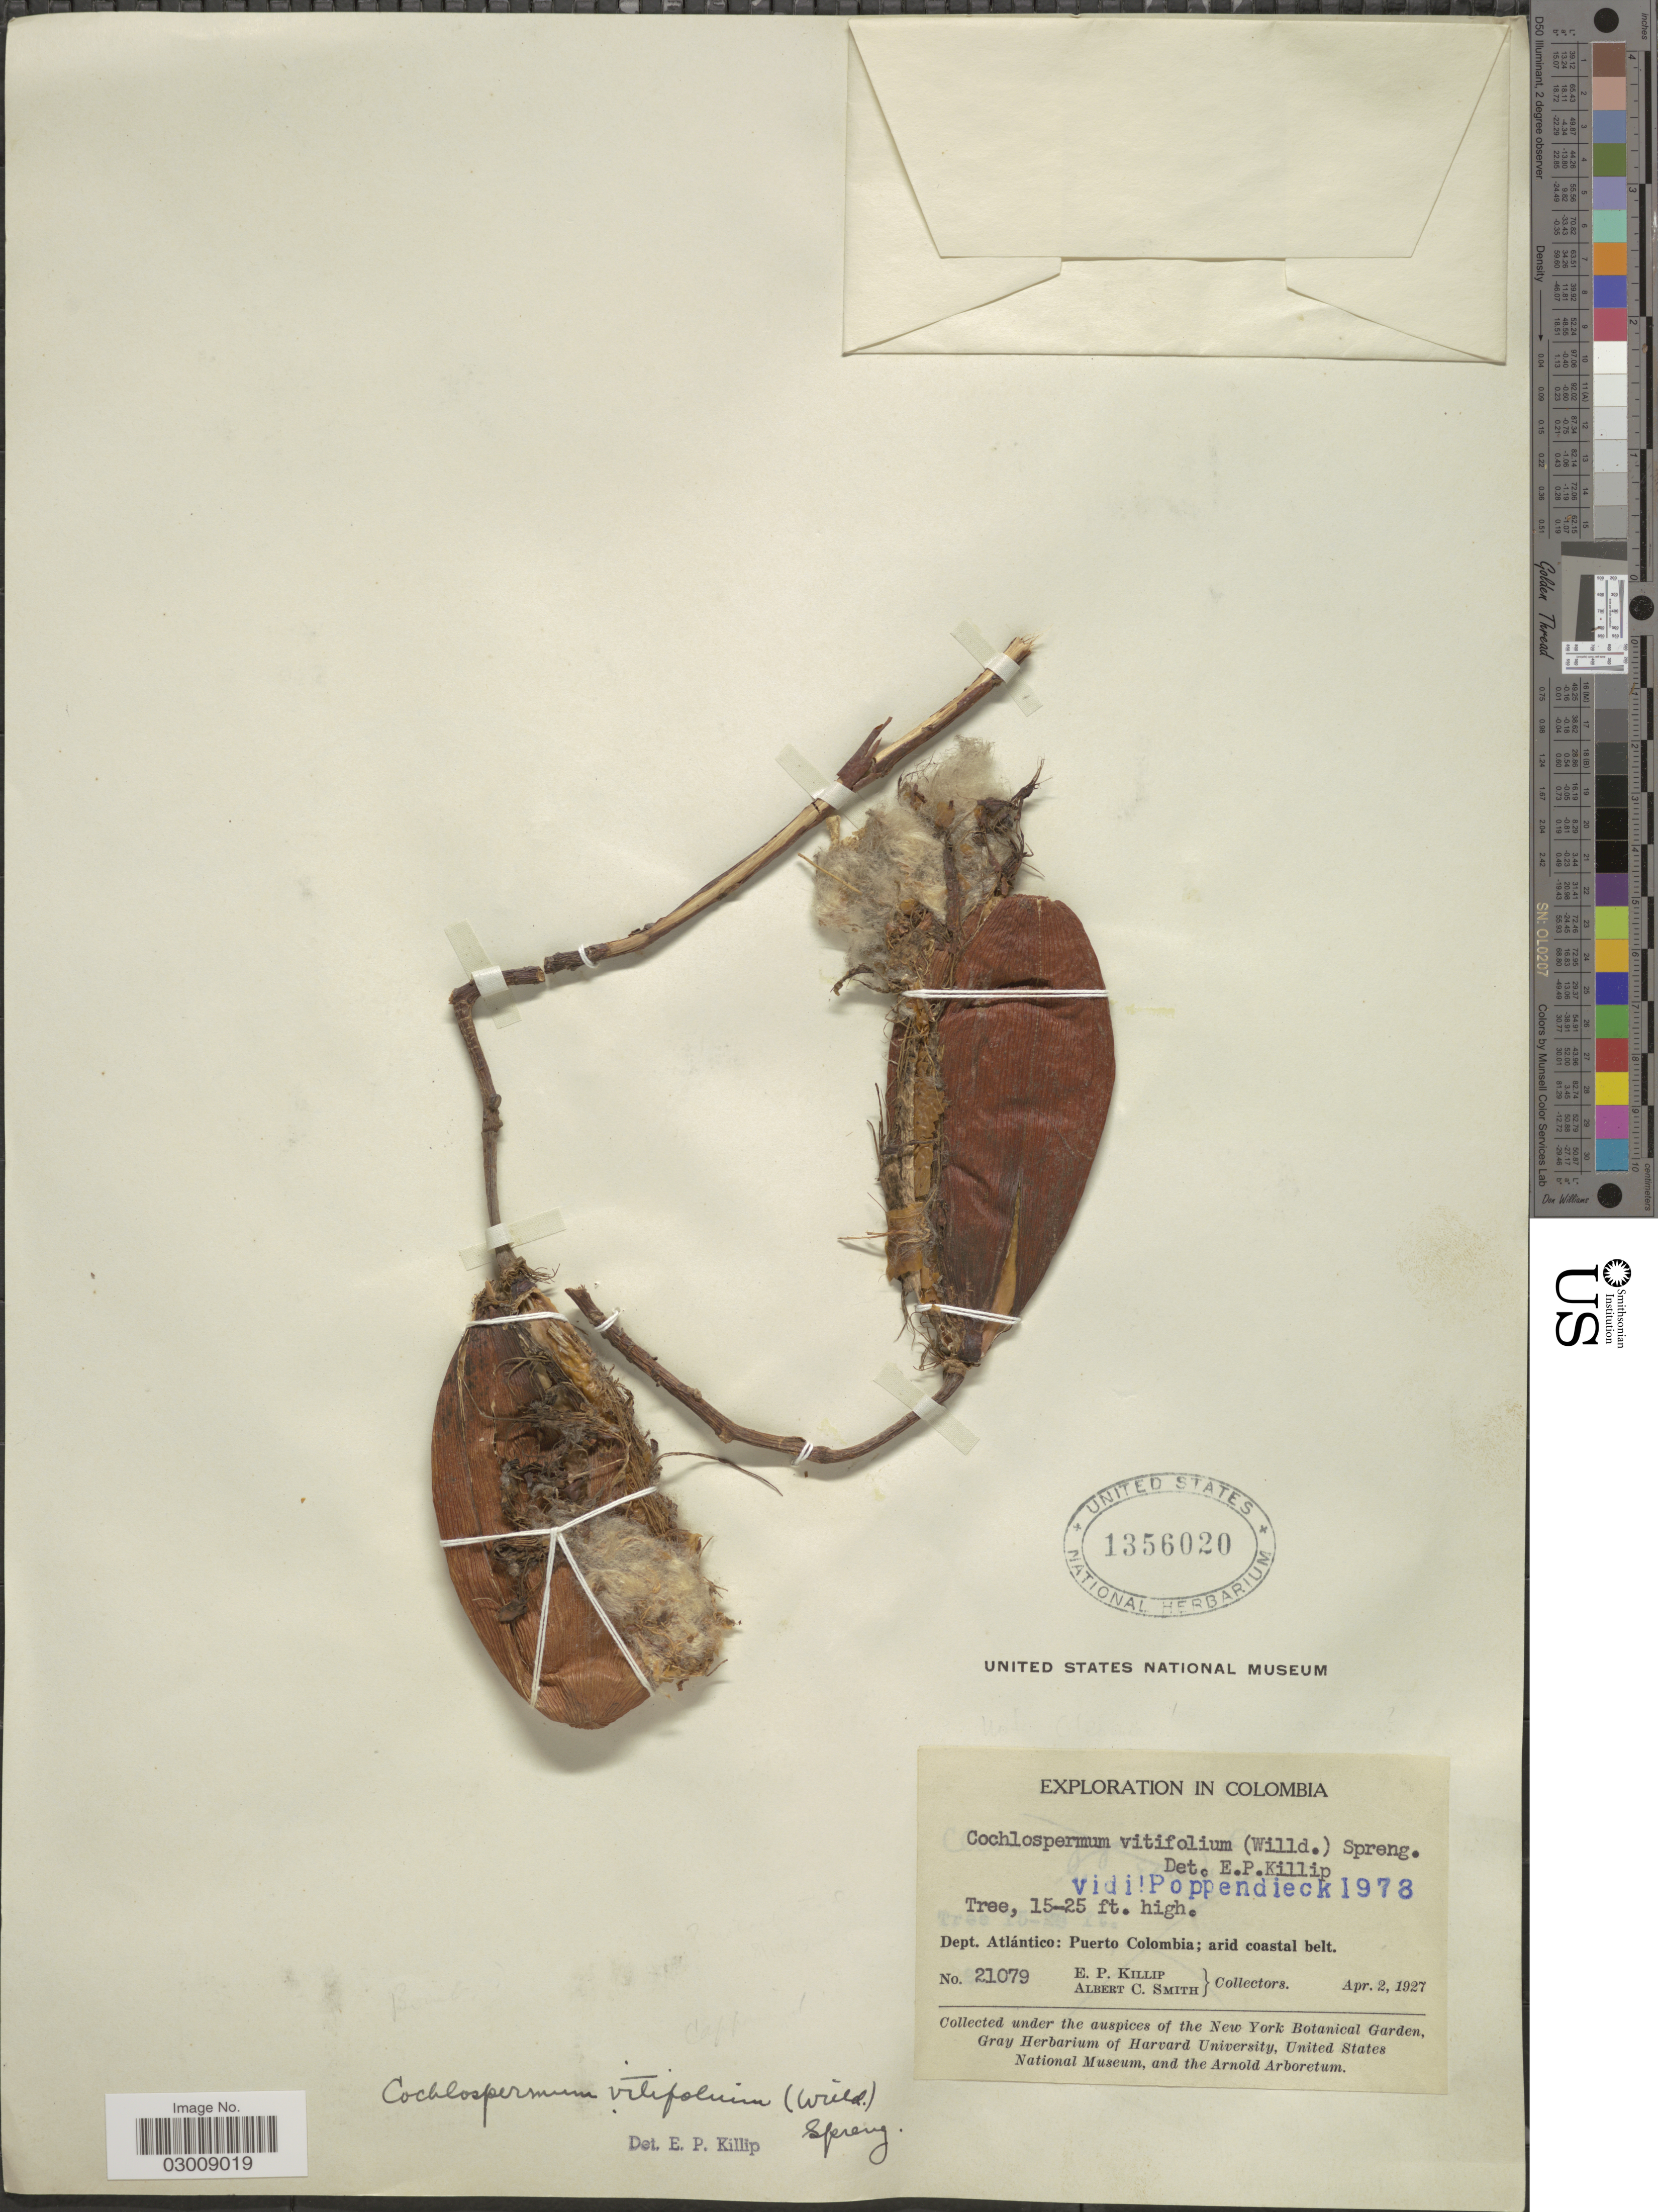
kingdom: Plantae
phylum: Tracheophyta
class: Magnoliopsida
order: Malvales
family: Cochlospermaceae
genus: Cochlospermum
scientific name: Cochlospermum vitifolium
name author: (Willd.) Spreng.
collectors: E. P. Killip & A. C. Smith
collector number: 21079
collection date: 1927-04-02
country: Colombia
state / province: Atlántico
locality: Dept. Atlántico: Puerto Colombia; arid coastal belt.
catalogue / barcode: US 1356020